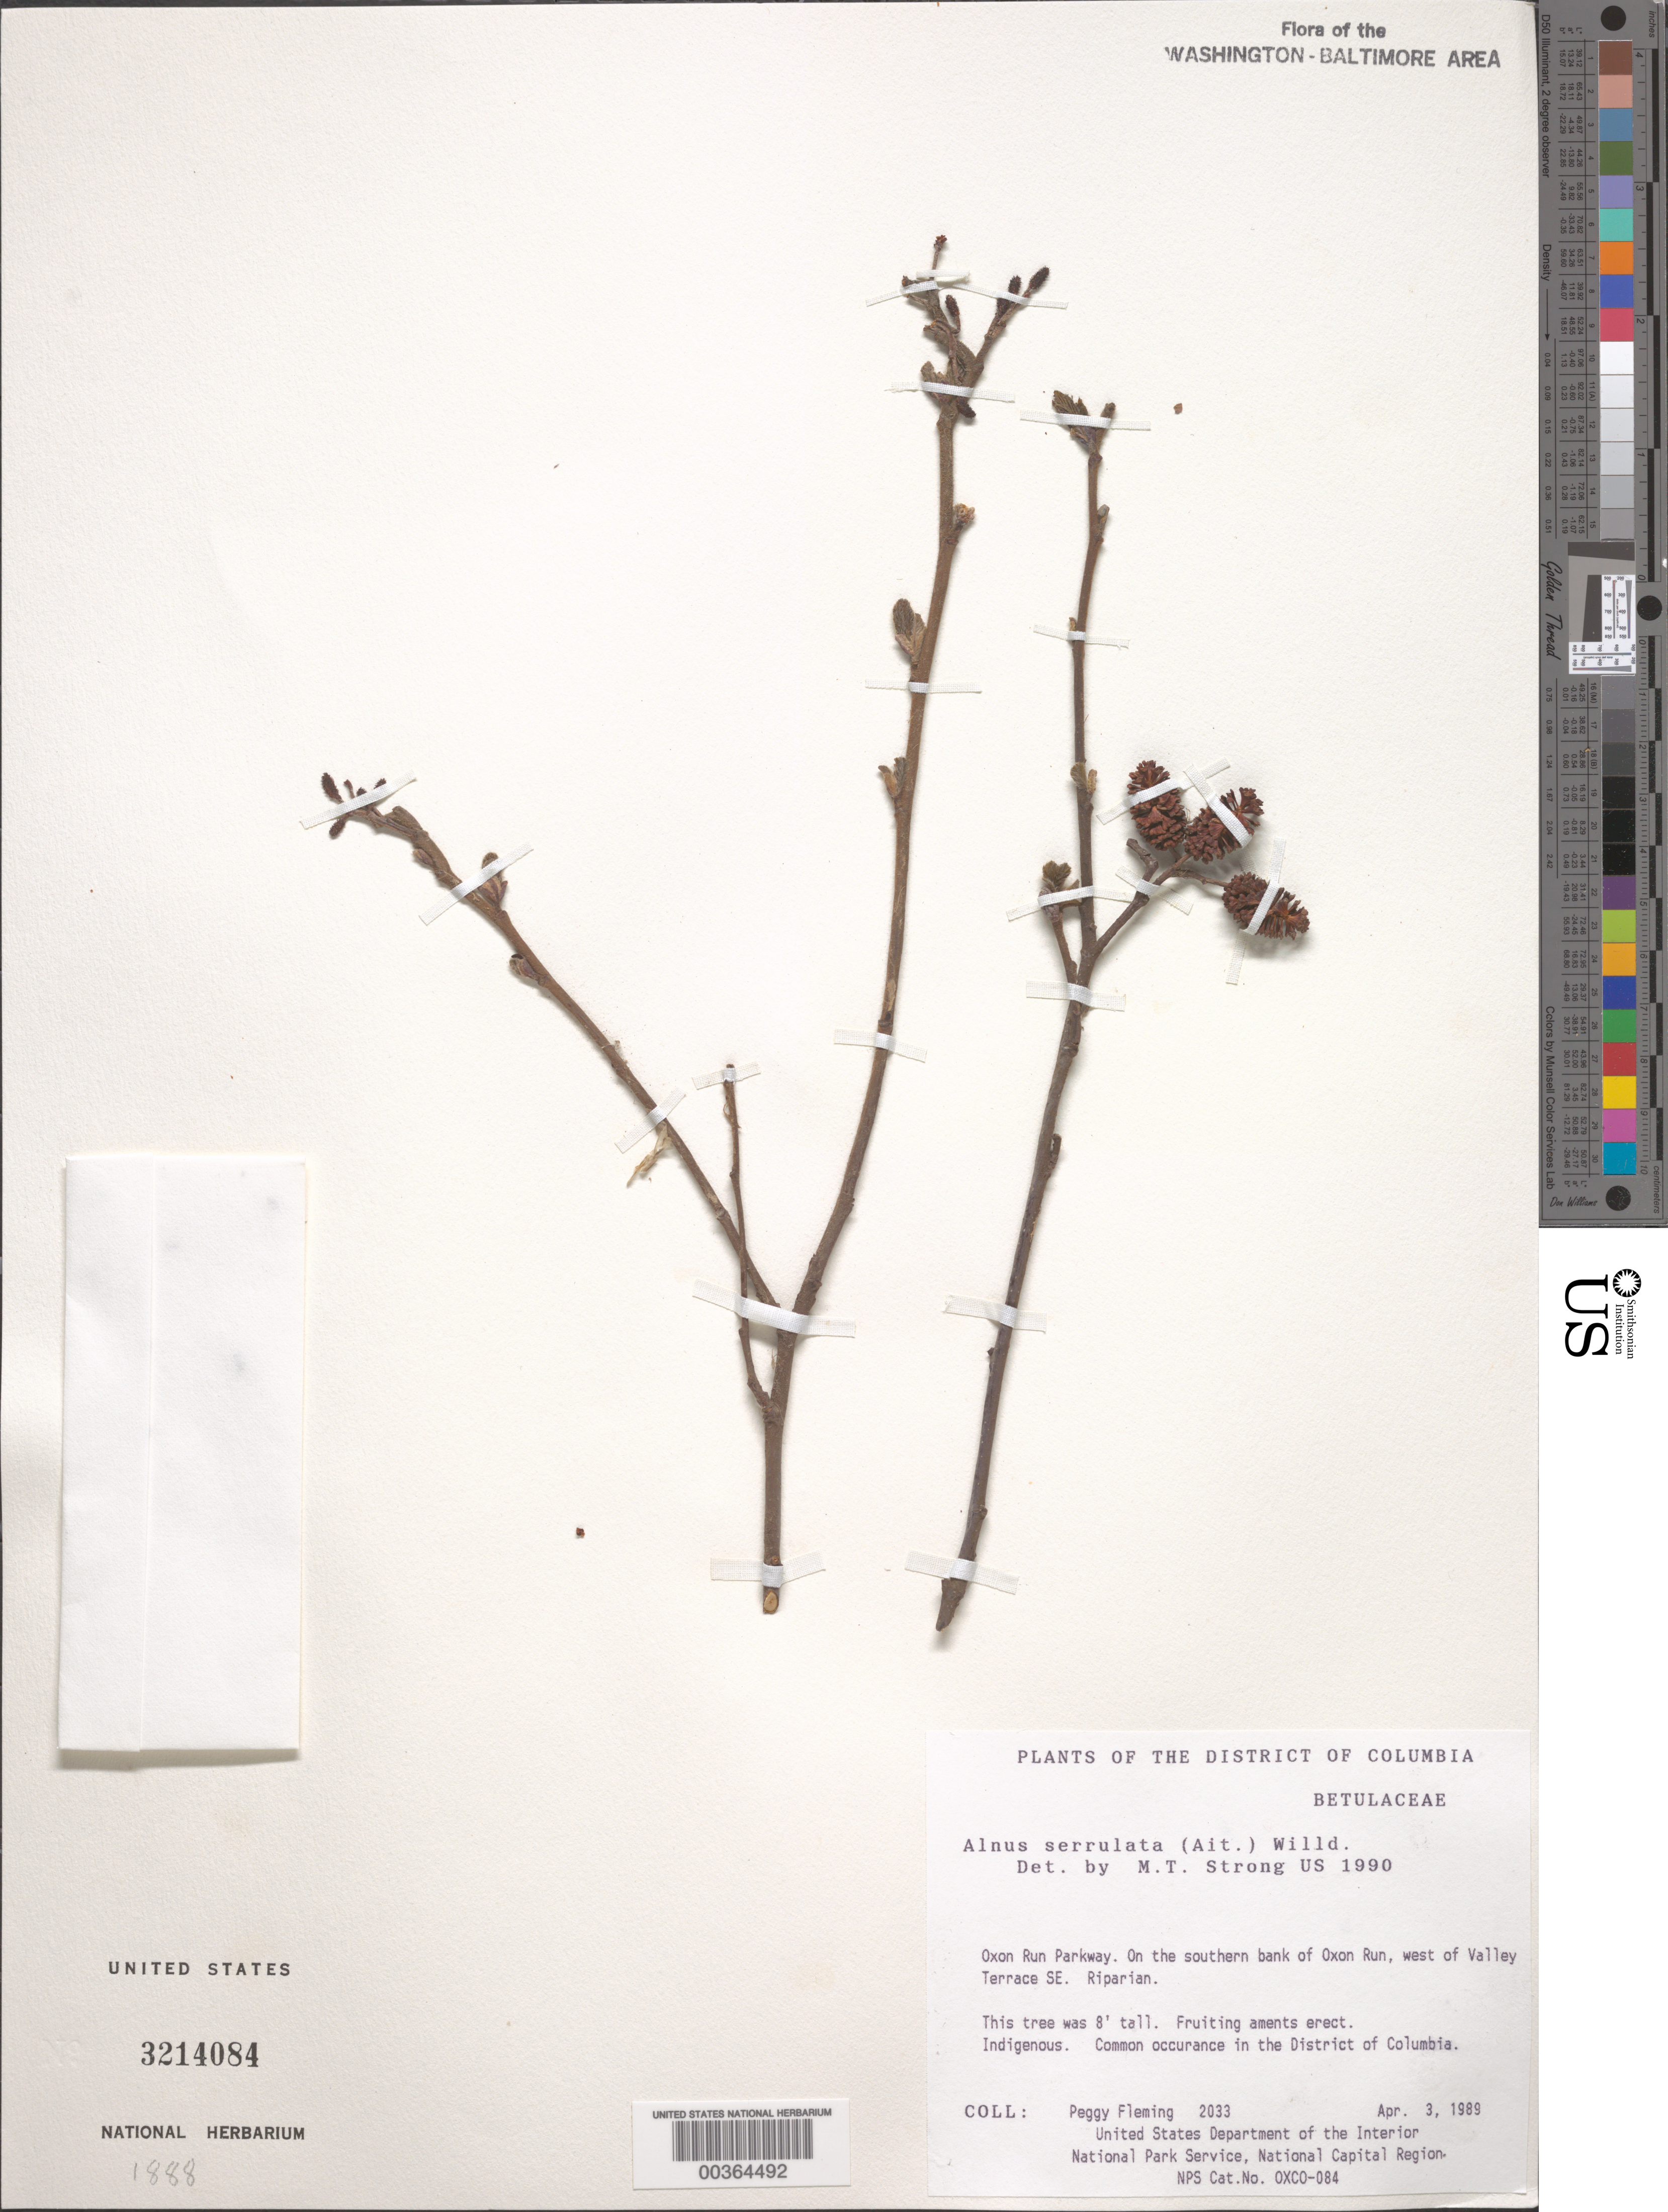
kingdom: Plantae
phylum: Tracheophyta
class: Magnoliopsida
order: Fagales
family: Betulaceae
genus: Alnus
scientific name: Alnus serrulata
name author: (Aiton) Willd.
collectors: P. Fleming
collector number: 2033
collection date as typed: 03 Apr 1989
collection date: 1989-04-03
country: United States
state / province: District of Columbia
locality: Oxon Run Parkway, S bank of Oxon Run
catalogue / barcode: US 3214084